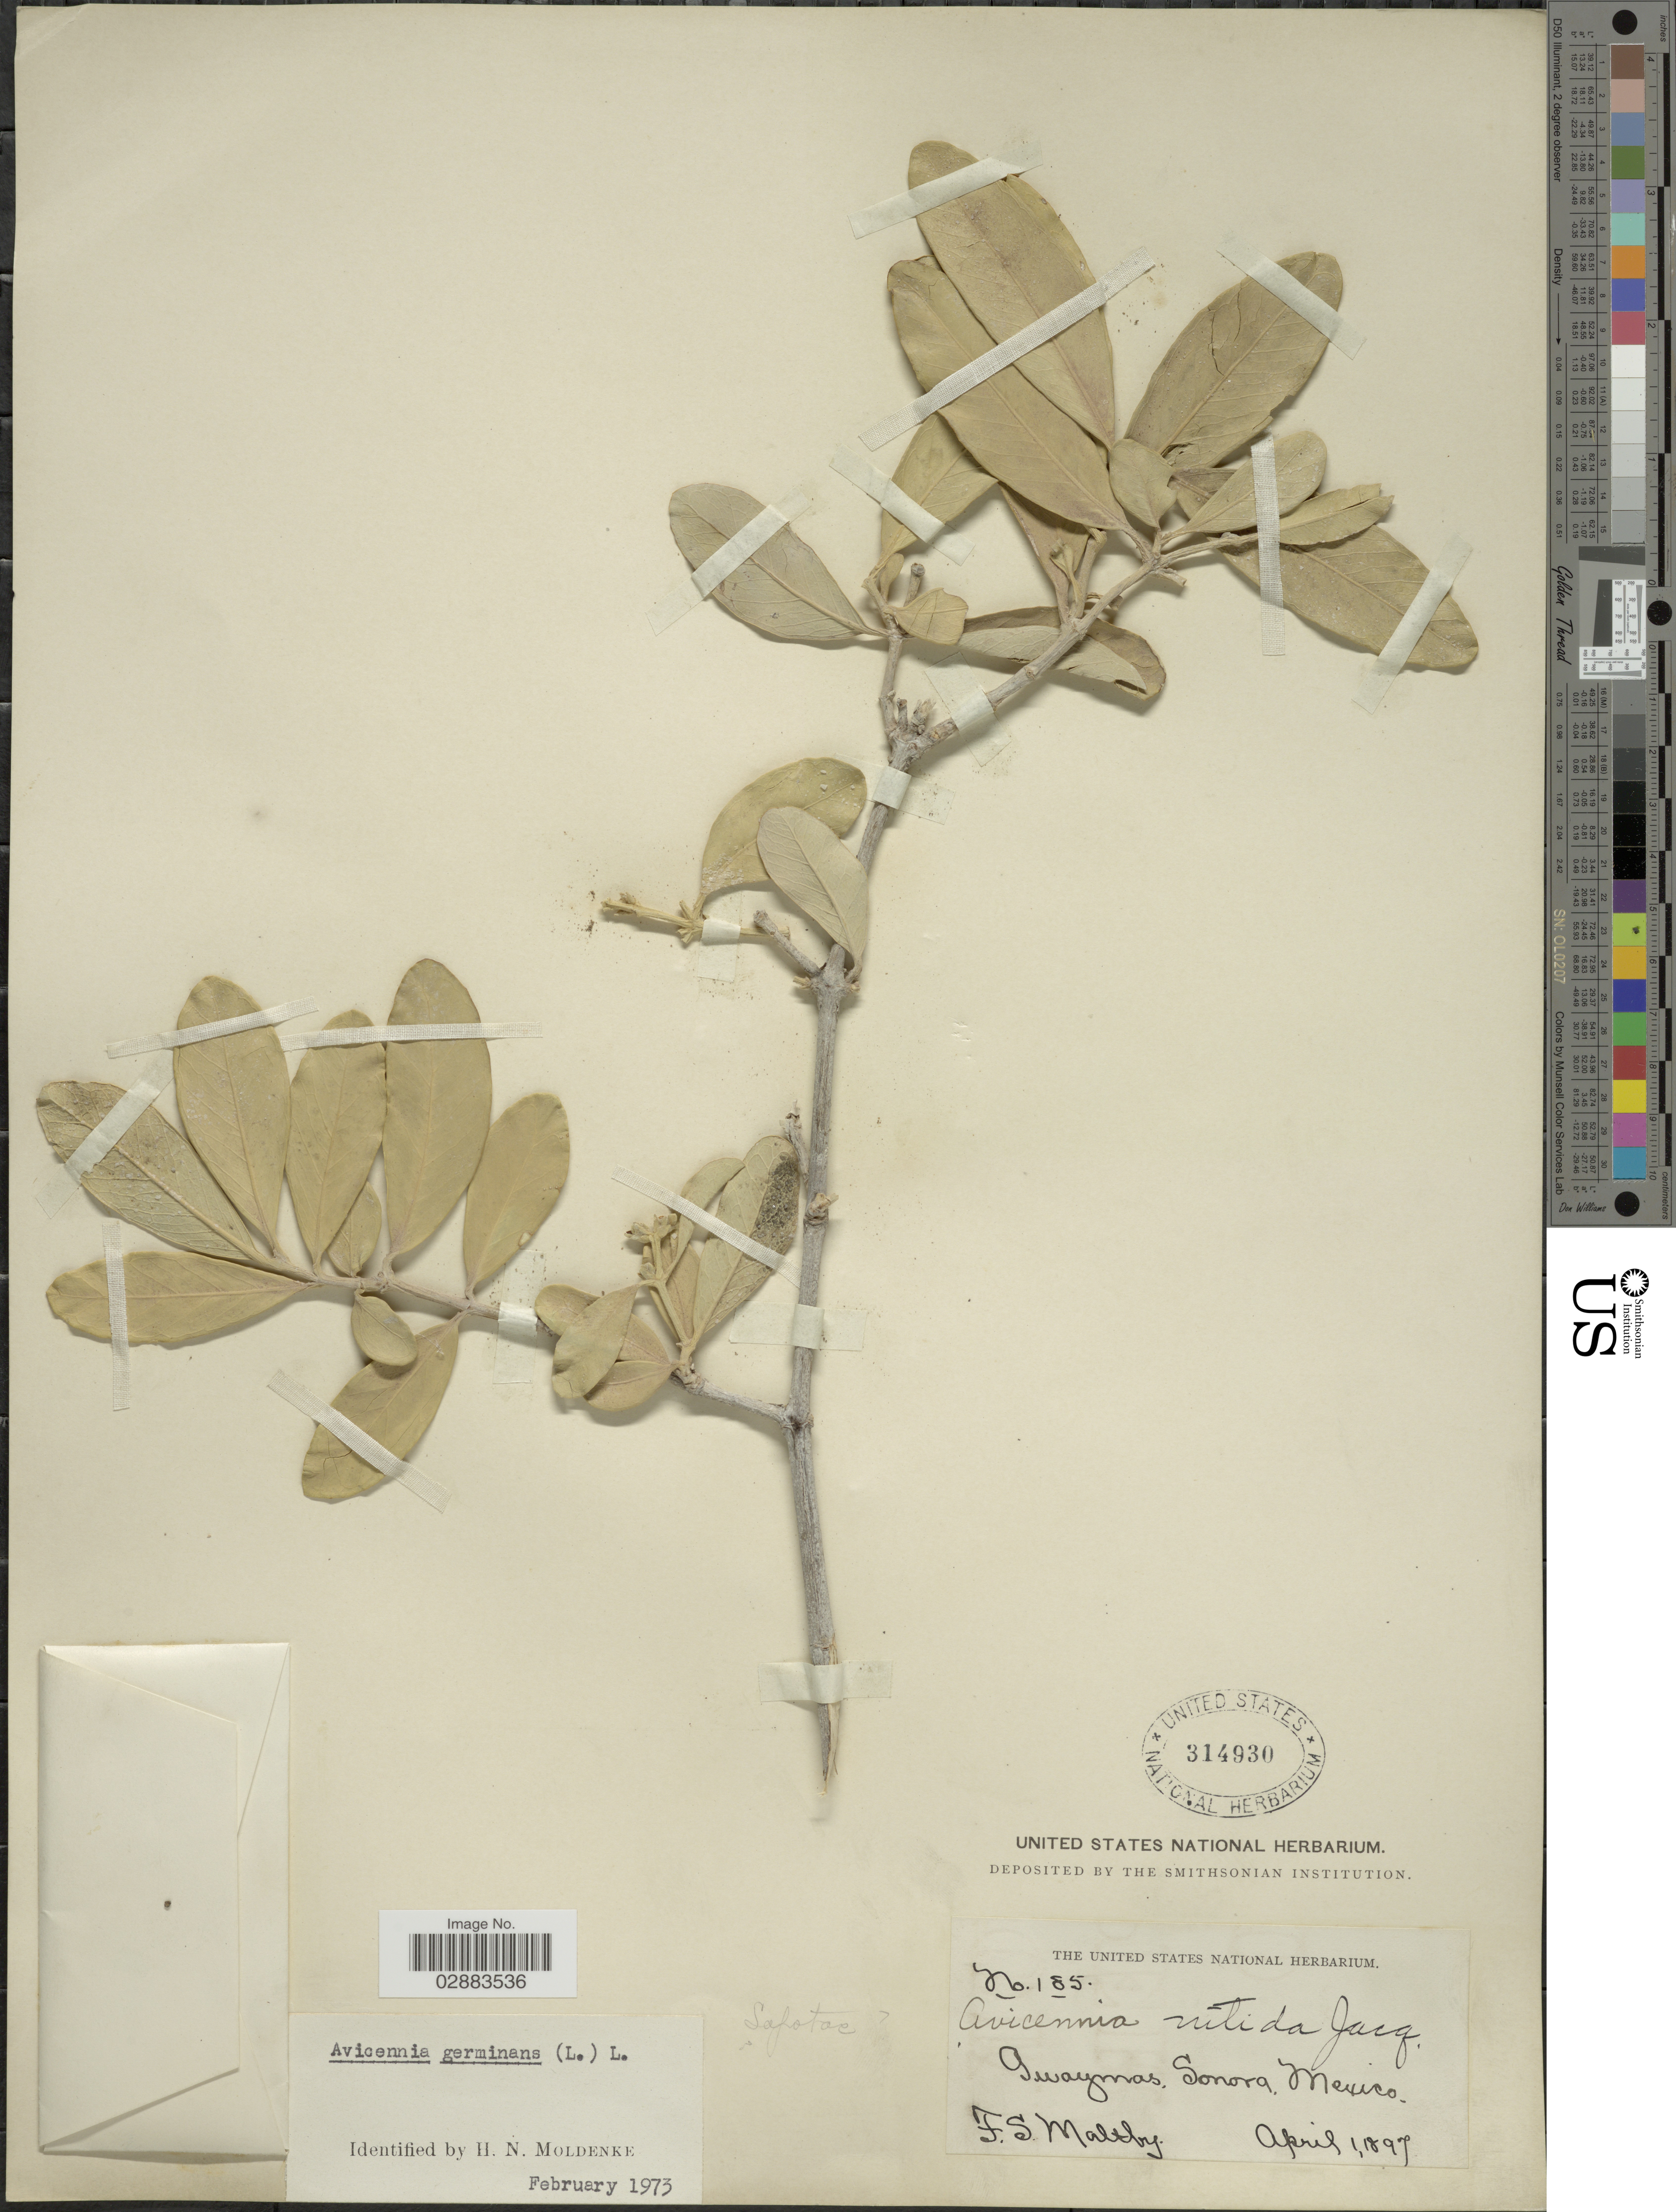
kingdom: Plantae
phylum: Tracheophyta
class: Magnoliopsida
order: Lamiales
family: Acanthaceae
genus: Avicennia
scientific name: Avicennia germinans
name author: (L.) L.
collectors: F. S. Maltby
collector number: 185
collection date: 1897-04-01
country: Mexico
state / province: Sonora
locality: Guaymas, Sonora.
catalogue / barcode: US 314930